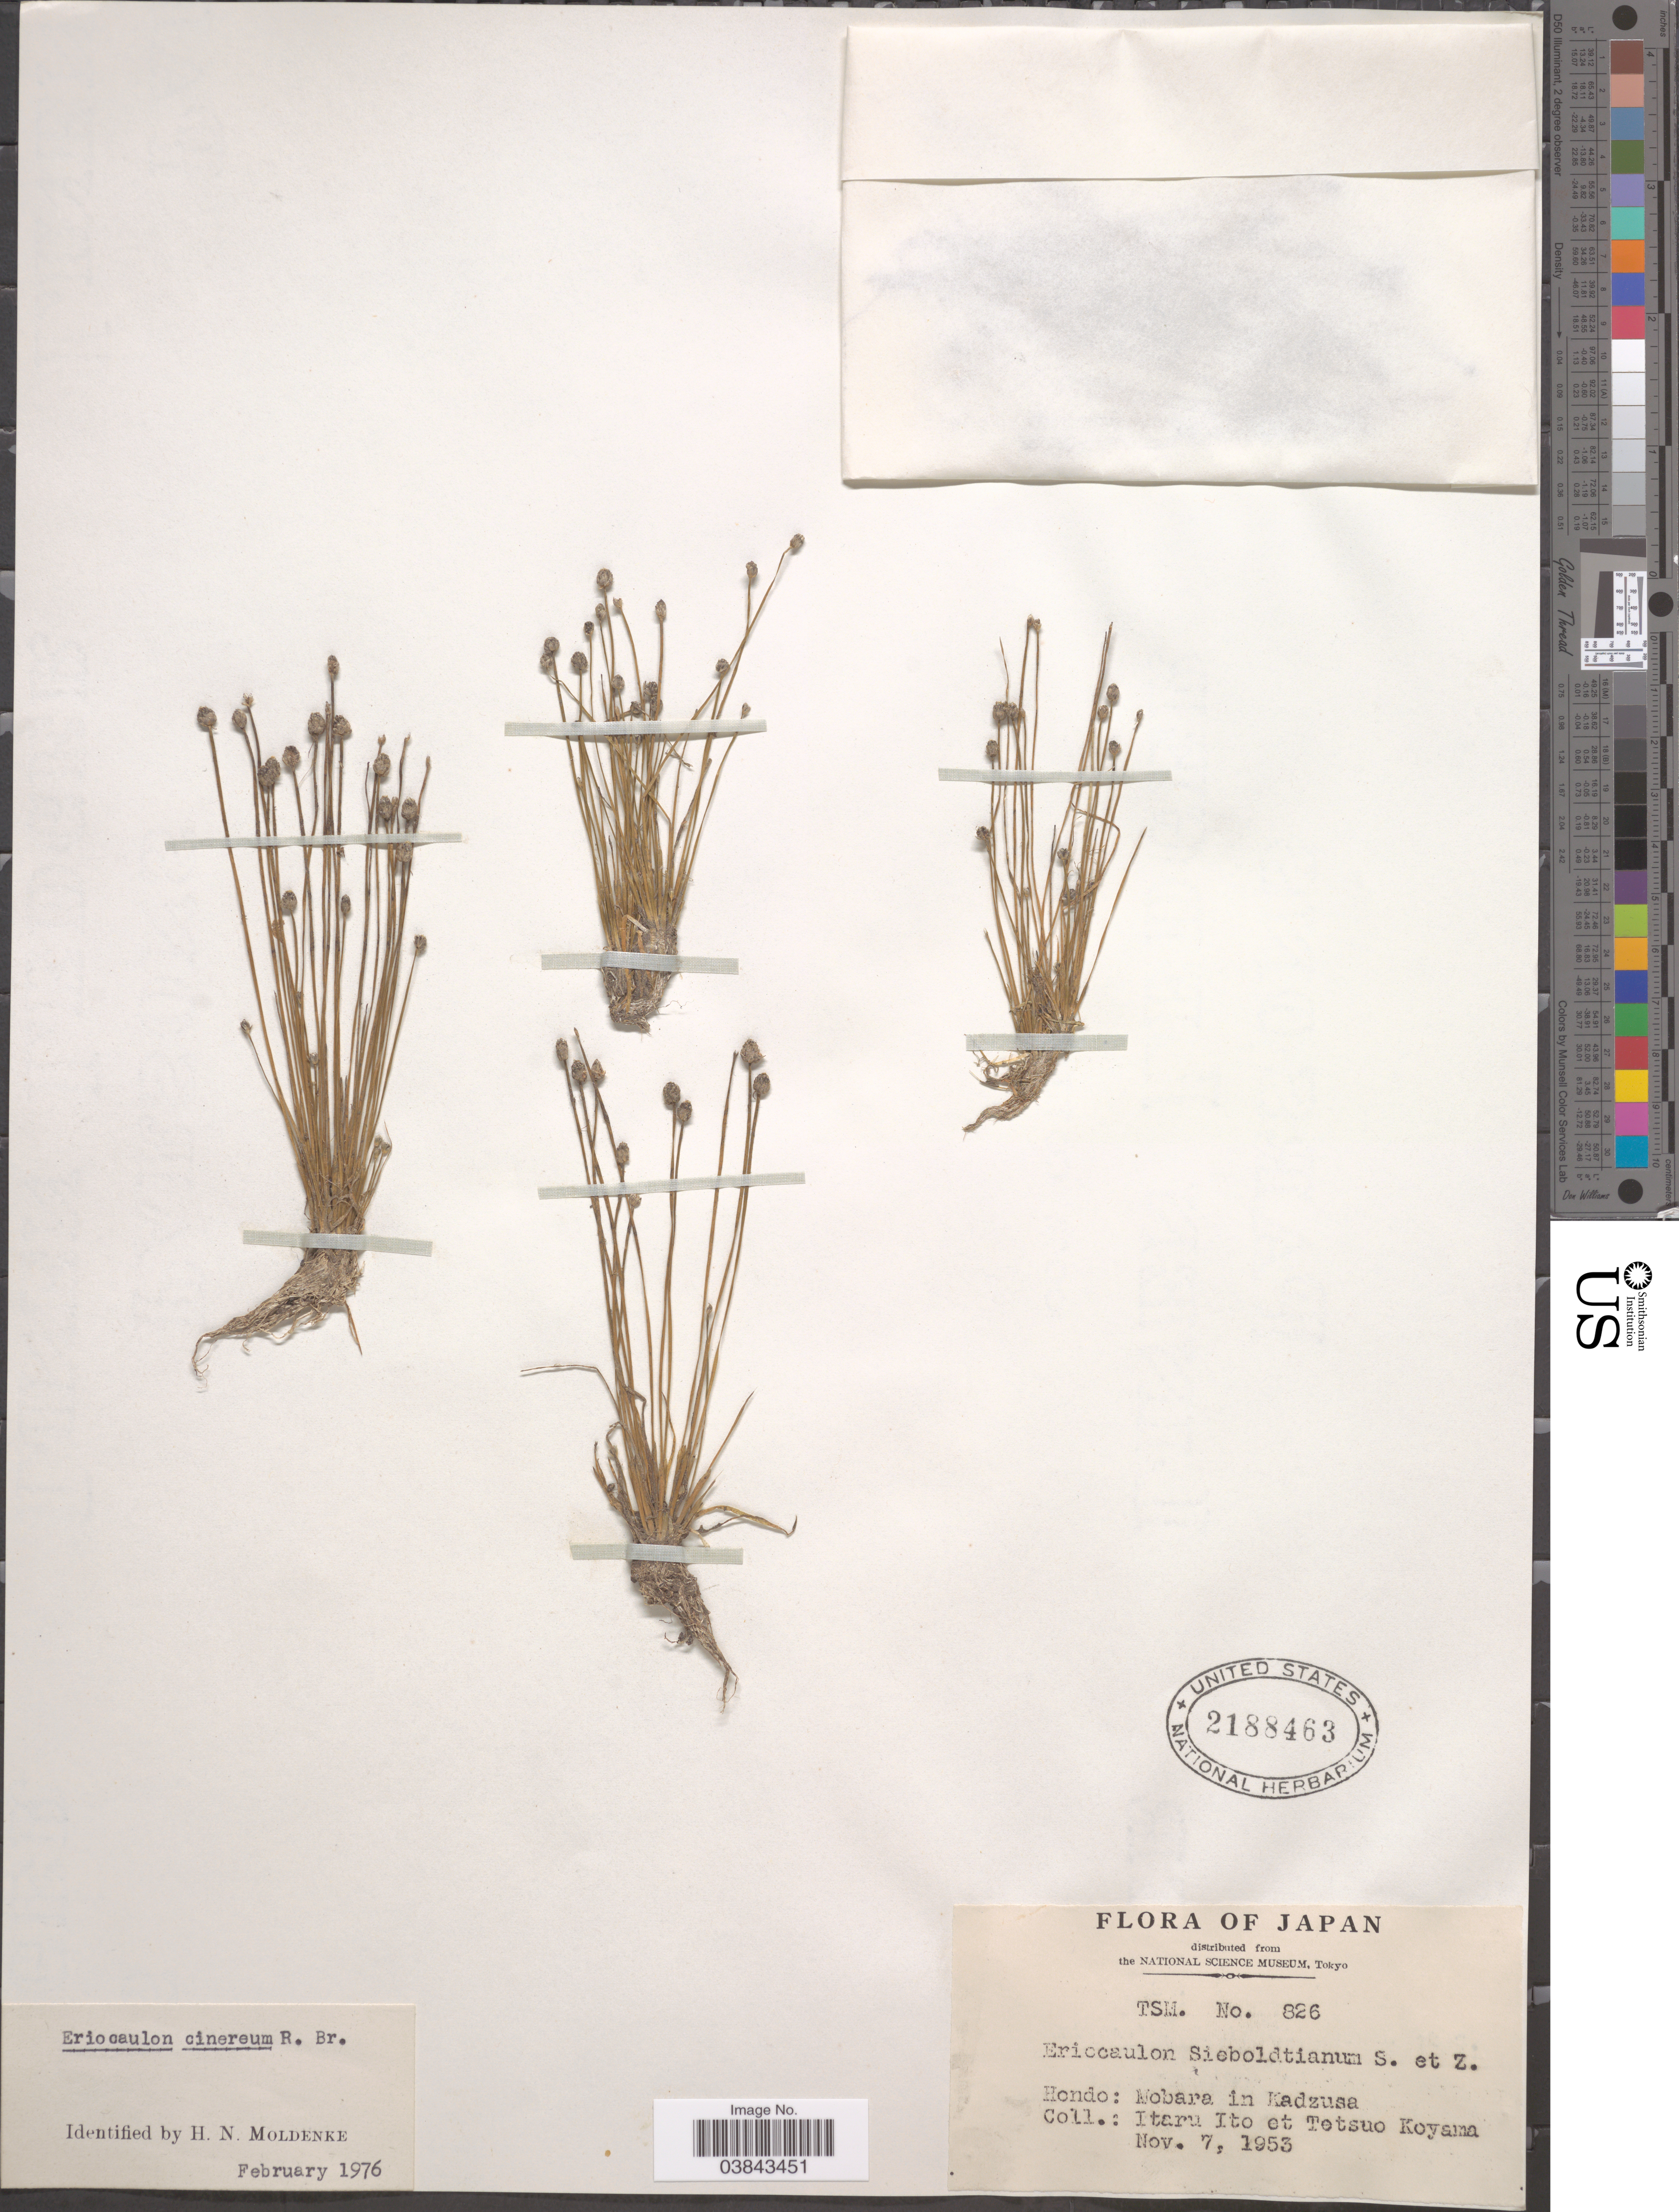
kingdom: Plantae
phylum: Tracheophyta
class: Liliopsida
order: Poales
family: Eriocaulaceae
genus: Eriocaulon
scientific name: Eriocaulon cinereum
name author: R. Br.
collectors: I. Ito & T. Koyama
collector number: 826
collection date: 1953-11-07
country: Japan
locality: Hondo: Mobara in Kadzusa.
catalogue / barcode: US 2188463